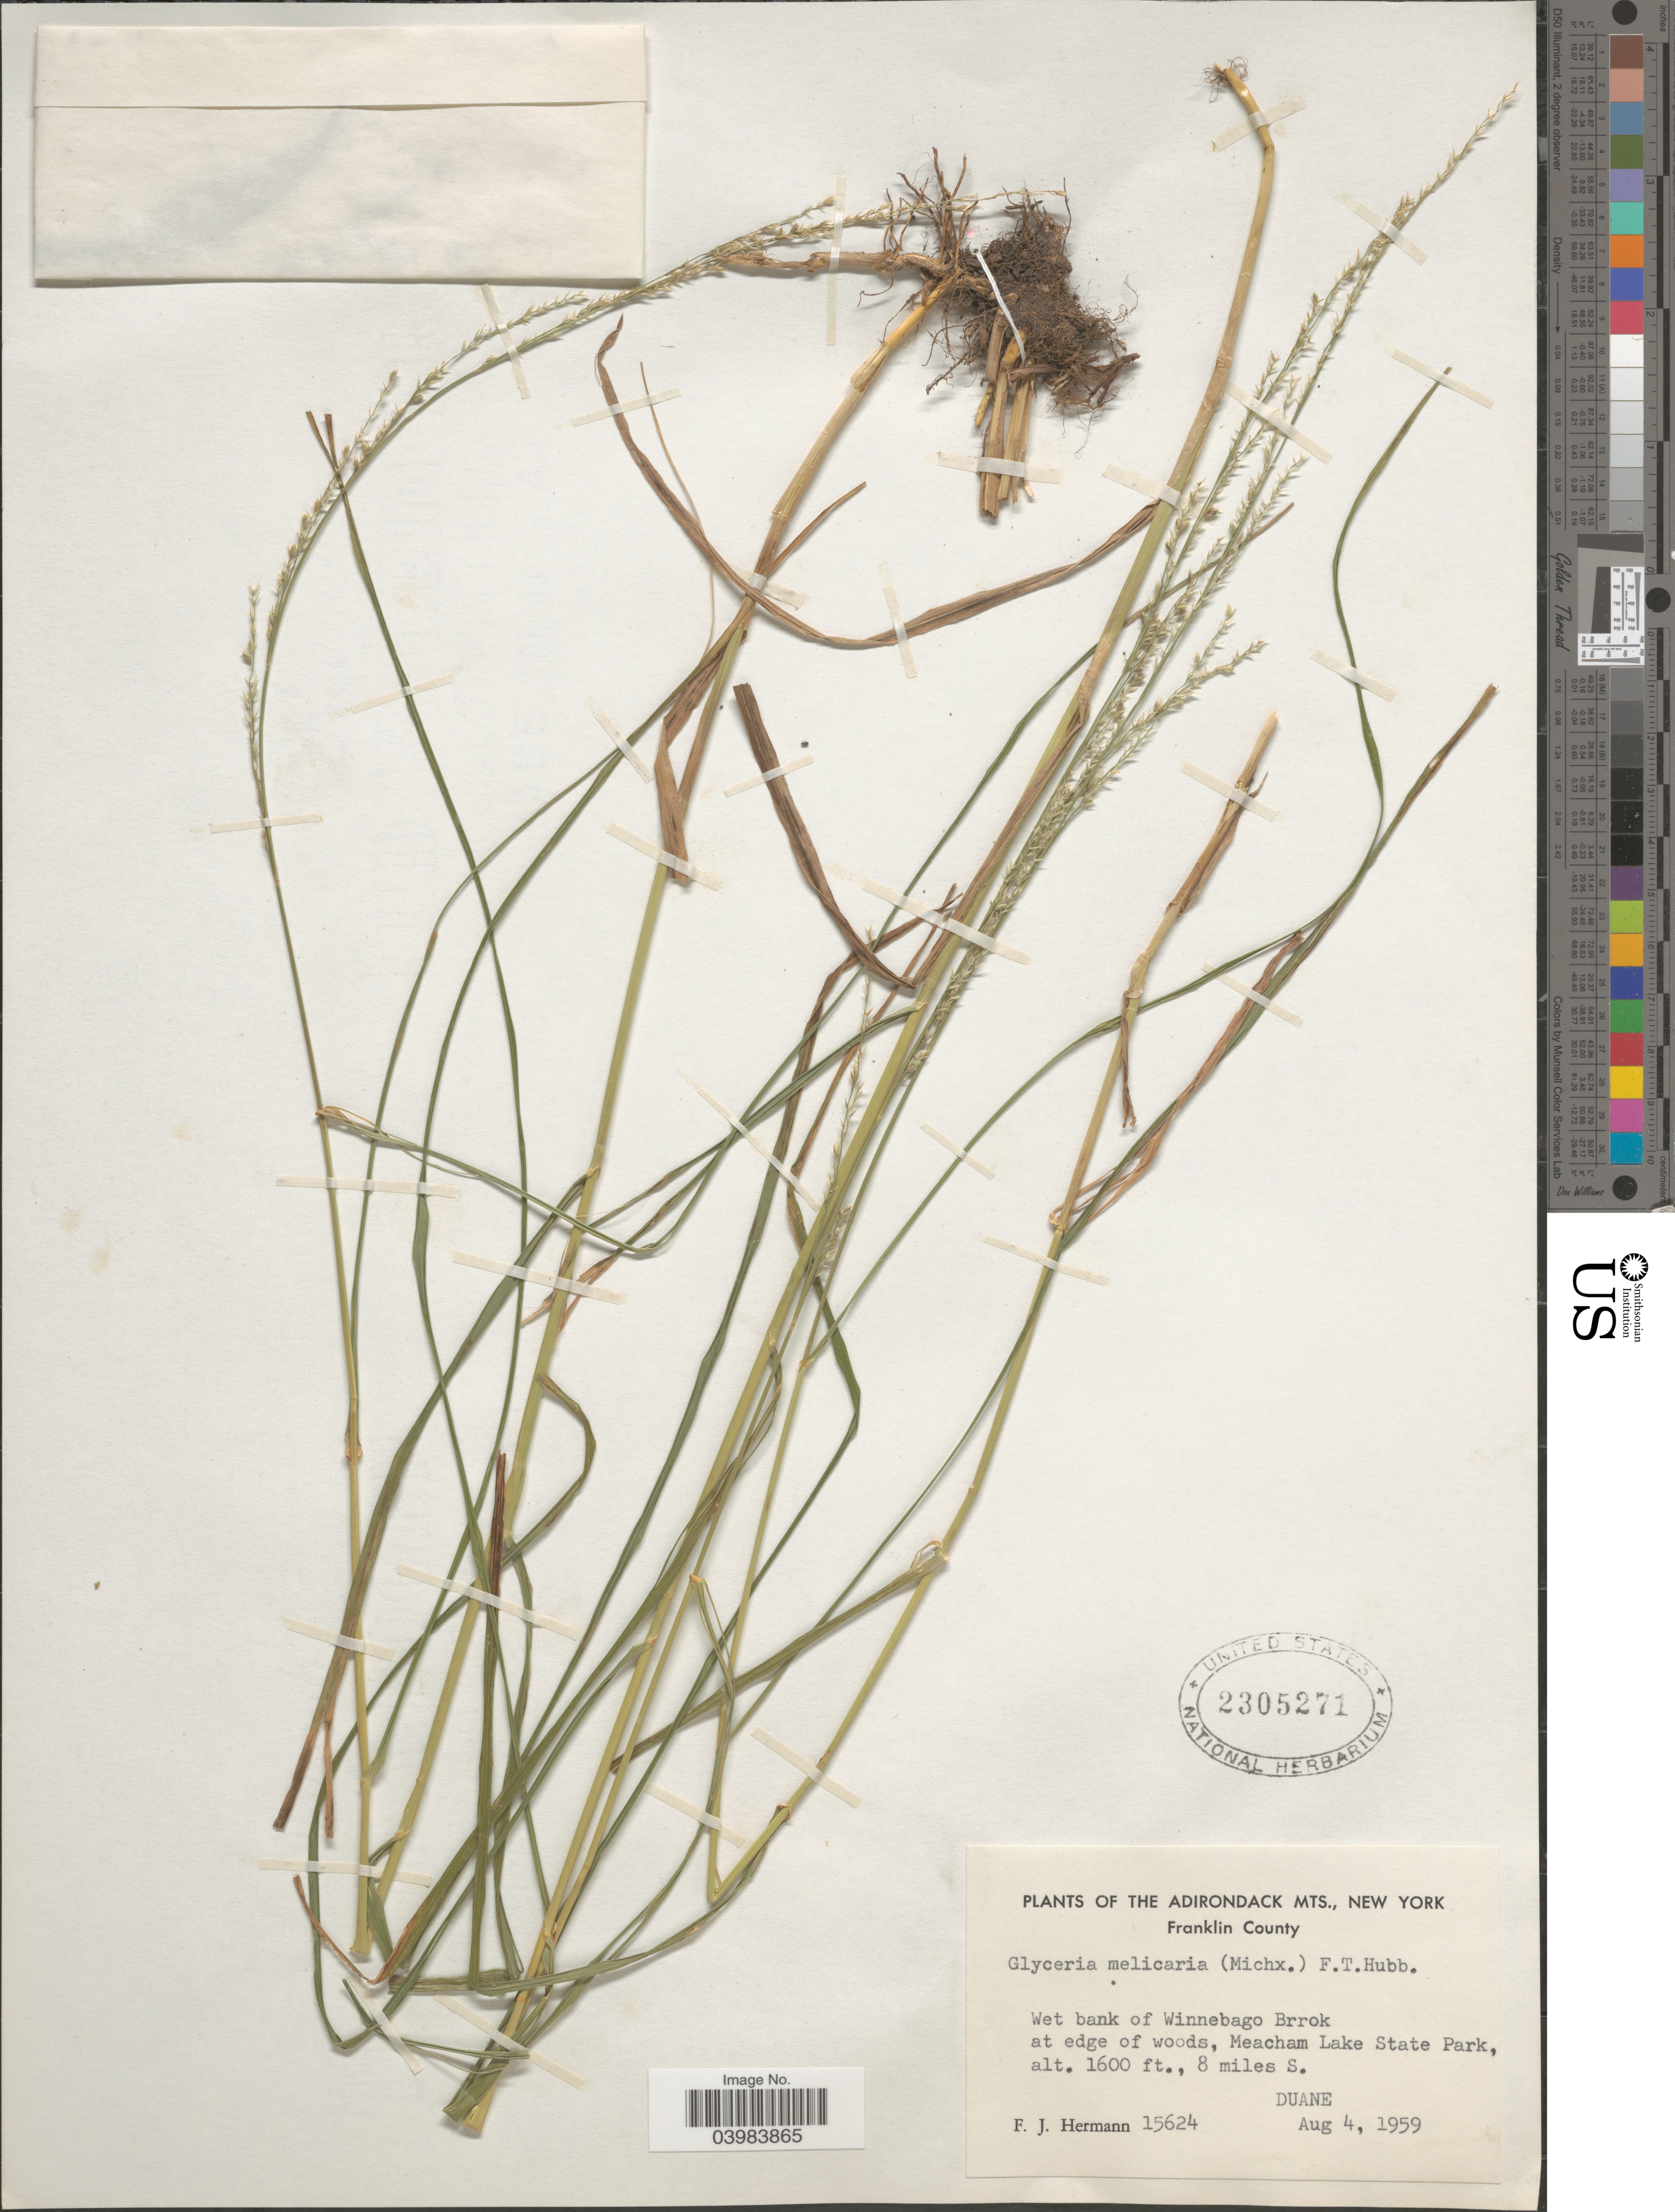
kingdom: Plantae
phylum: Tracheophyta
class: Liliopsida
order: Poales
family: Poaceae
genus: Glyceria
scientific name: Glyceria melicaria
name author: (Michx.) F.T. Hubb.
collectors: F. J. Hermann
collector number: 15624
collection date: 1959-08-04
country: United States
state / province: New York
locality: The Adirondack Mts., Franklin County. Wet bank of Winnebago Brook at edge of woods, Meacham Lake State Park, 8 miles S. Duane.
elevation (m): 488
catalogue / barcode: US 2305271